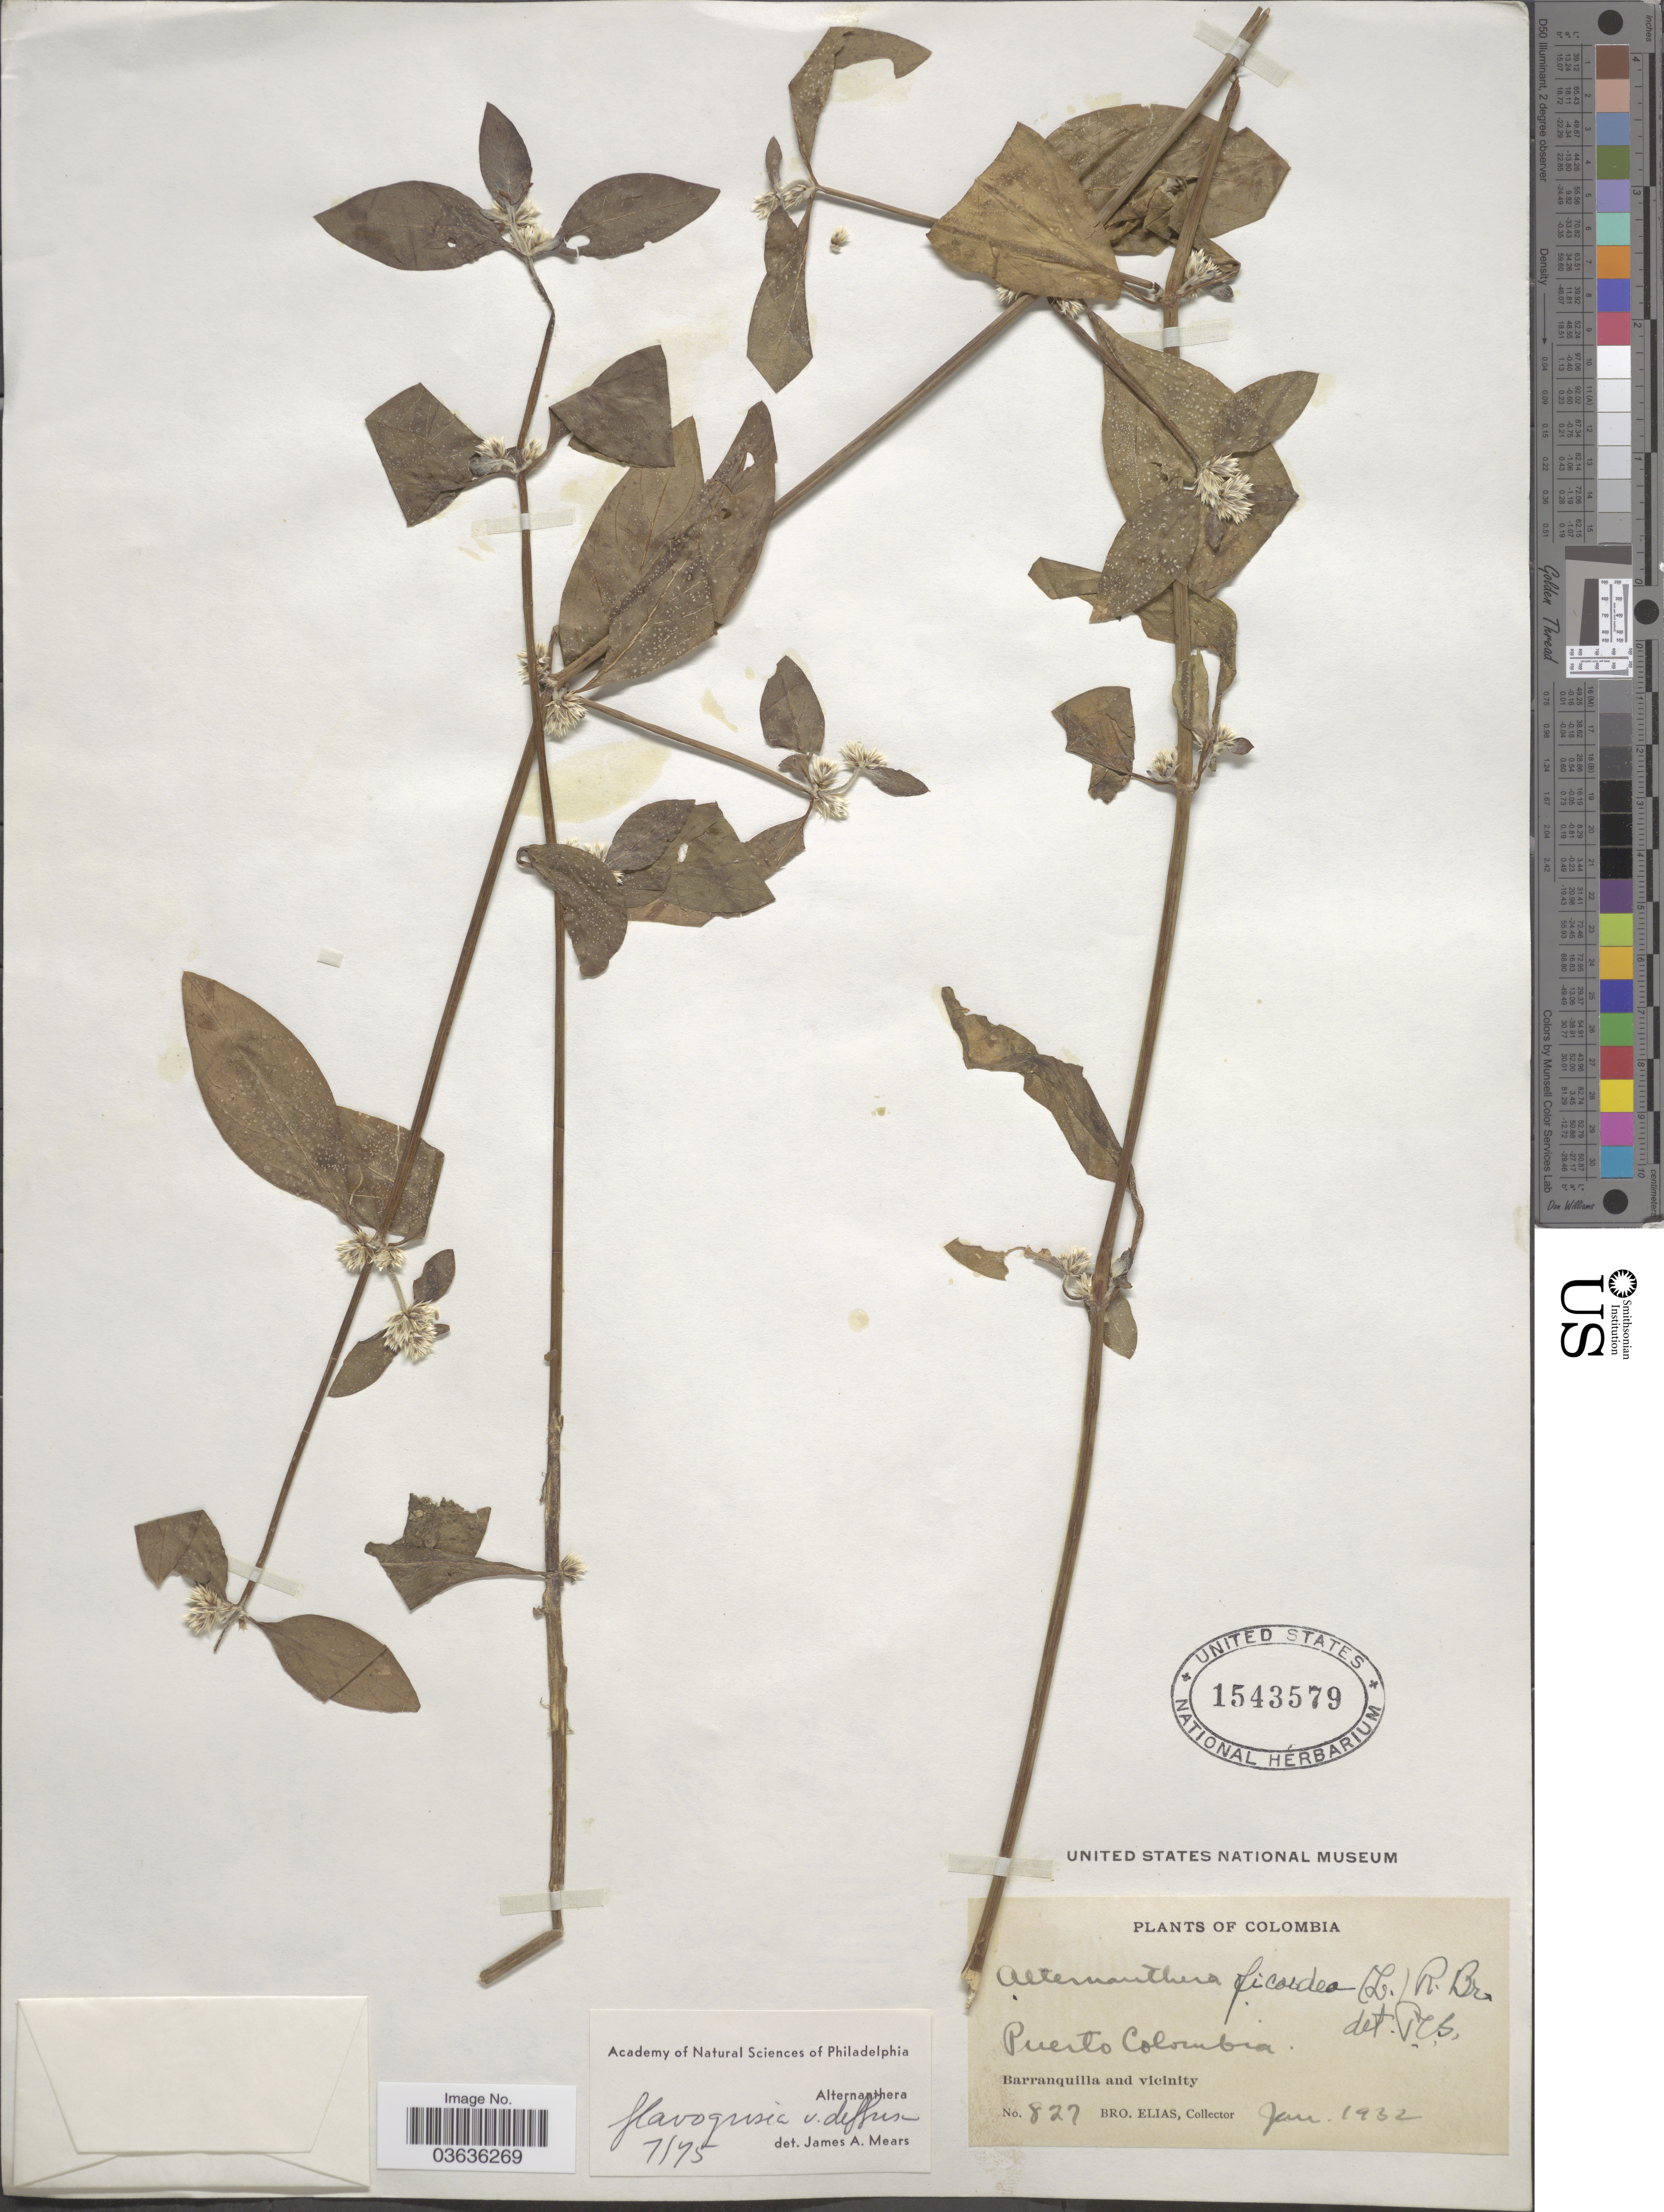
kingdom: Plantae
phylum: Tracheophyta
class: Magnoliopsida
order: Caryophyllales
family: Amaranthaceae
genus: Alternanthera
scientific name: Alternanthera flavogrisea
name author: Urb.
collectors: Bro. Elias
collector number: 827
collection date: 1932-01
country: Colombia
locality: Puerto Colombia. Barranquilla and vicinity.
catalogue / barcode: US 1543579